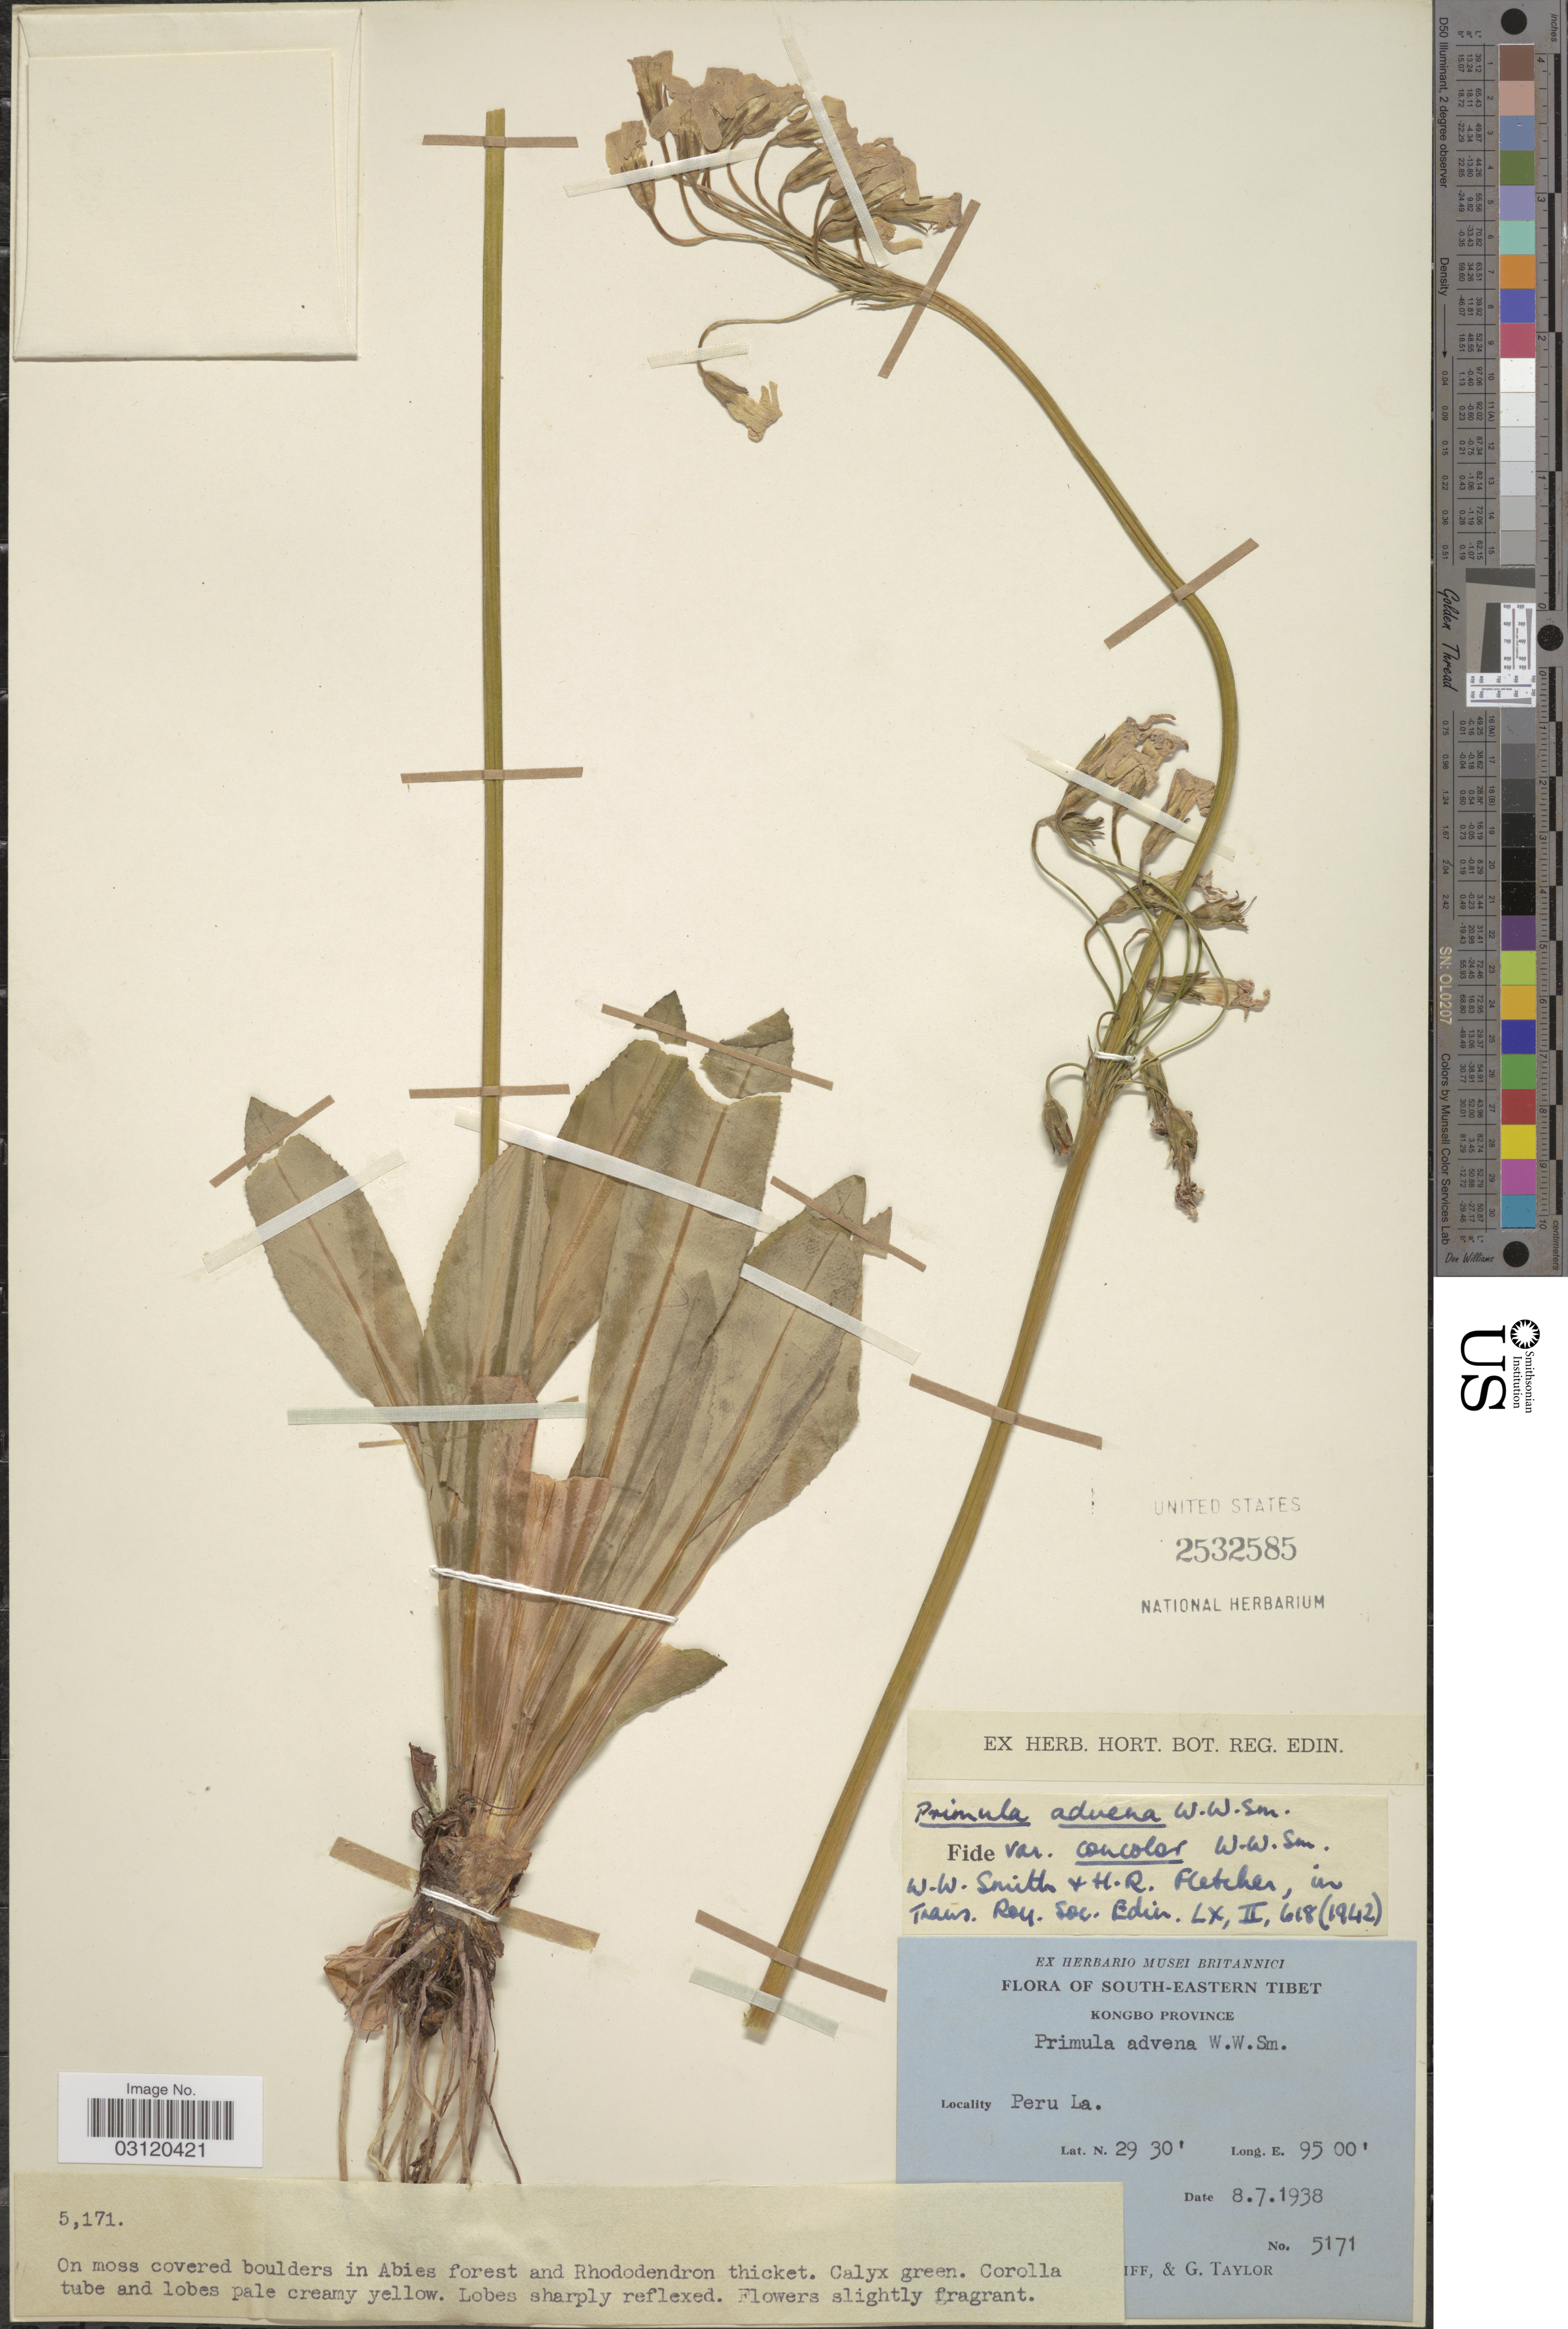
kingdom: Plantae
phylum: Tracheophyta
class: Magnoliopsida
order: Ericales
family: Primulaceae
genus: Primula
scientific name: Primula advena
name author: W.W. Sm.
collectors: F. Ludlow, G. Sherriff & G. Taylor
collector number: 5171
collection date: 1938-07-08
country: China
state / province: Xizang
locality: South-Eastern Tibet. Kongbo Province. Peru La.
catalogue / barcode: US 2532585